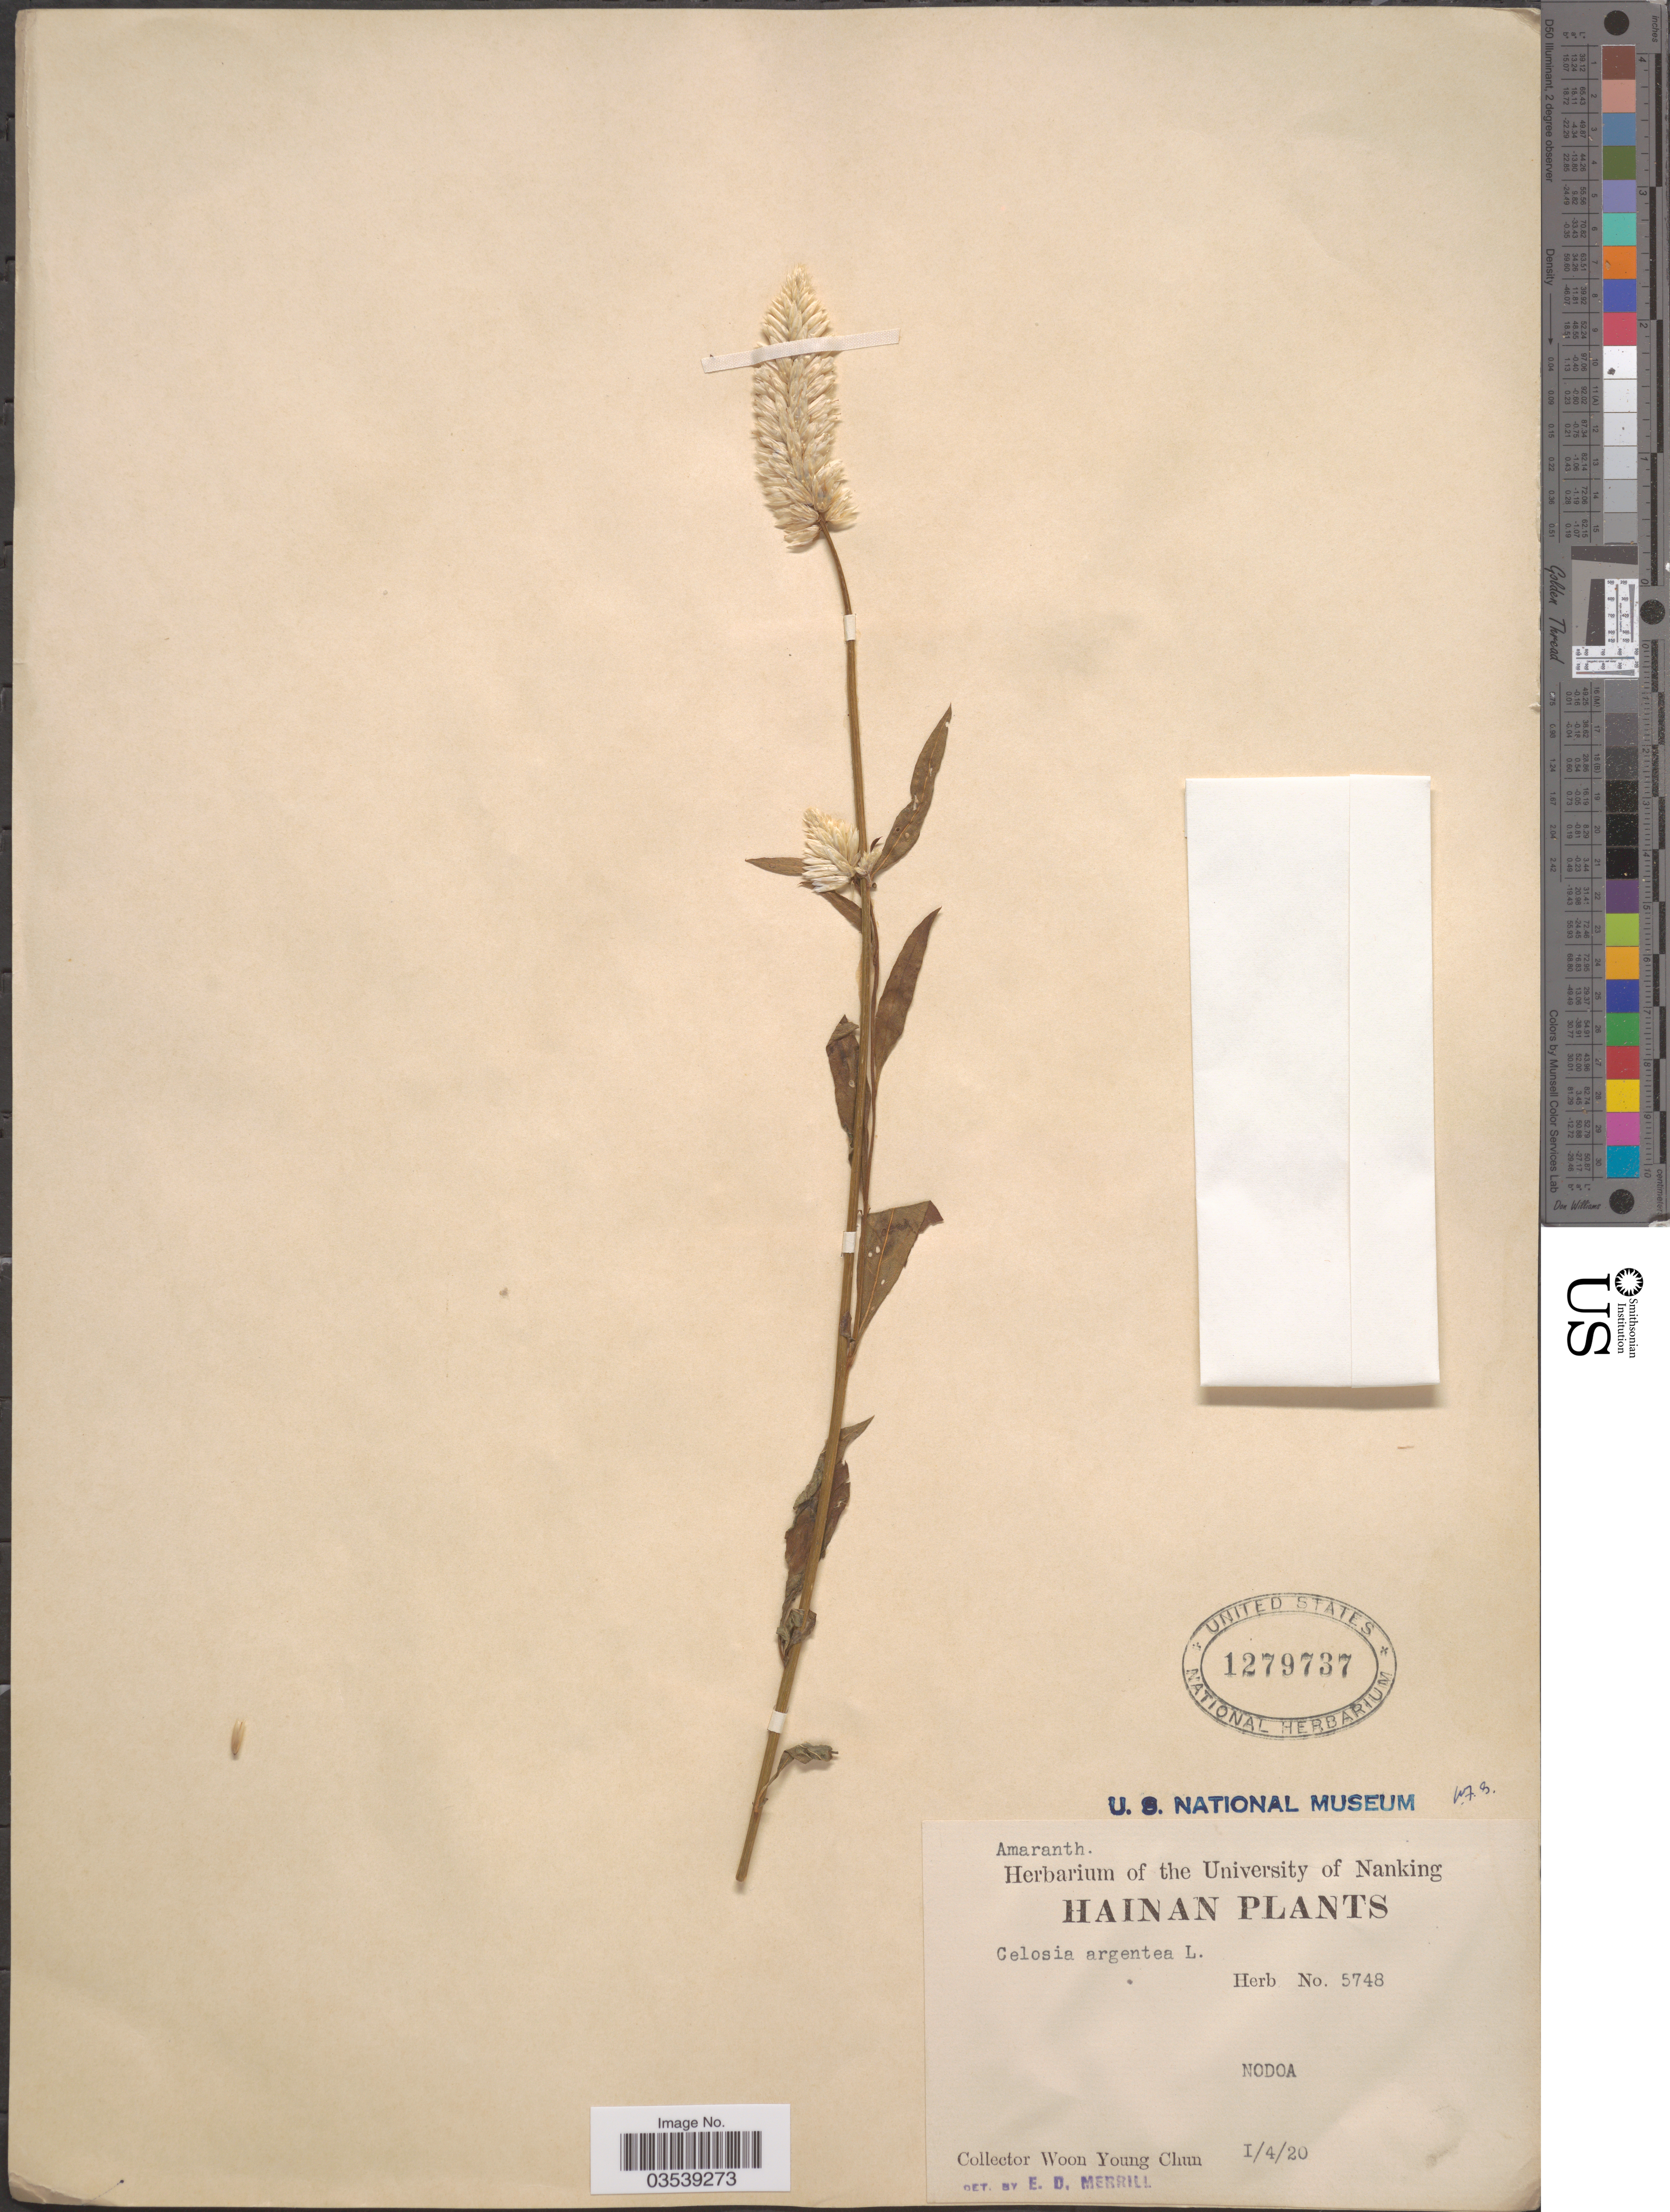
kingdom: Plantae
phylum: Tracheophyta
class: Magnoliopsida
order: Caryophyllales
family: Amaranthaceae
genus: Celosia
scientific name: Celosia argentea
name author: L.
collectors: W. Y. Chun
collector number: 5748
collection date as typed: Transcribed d/m/y: 4/1/20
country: China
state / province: Hainan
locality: Nodoa.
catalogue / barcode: US 1279737